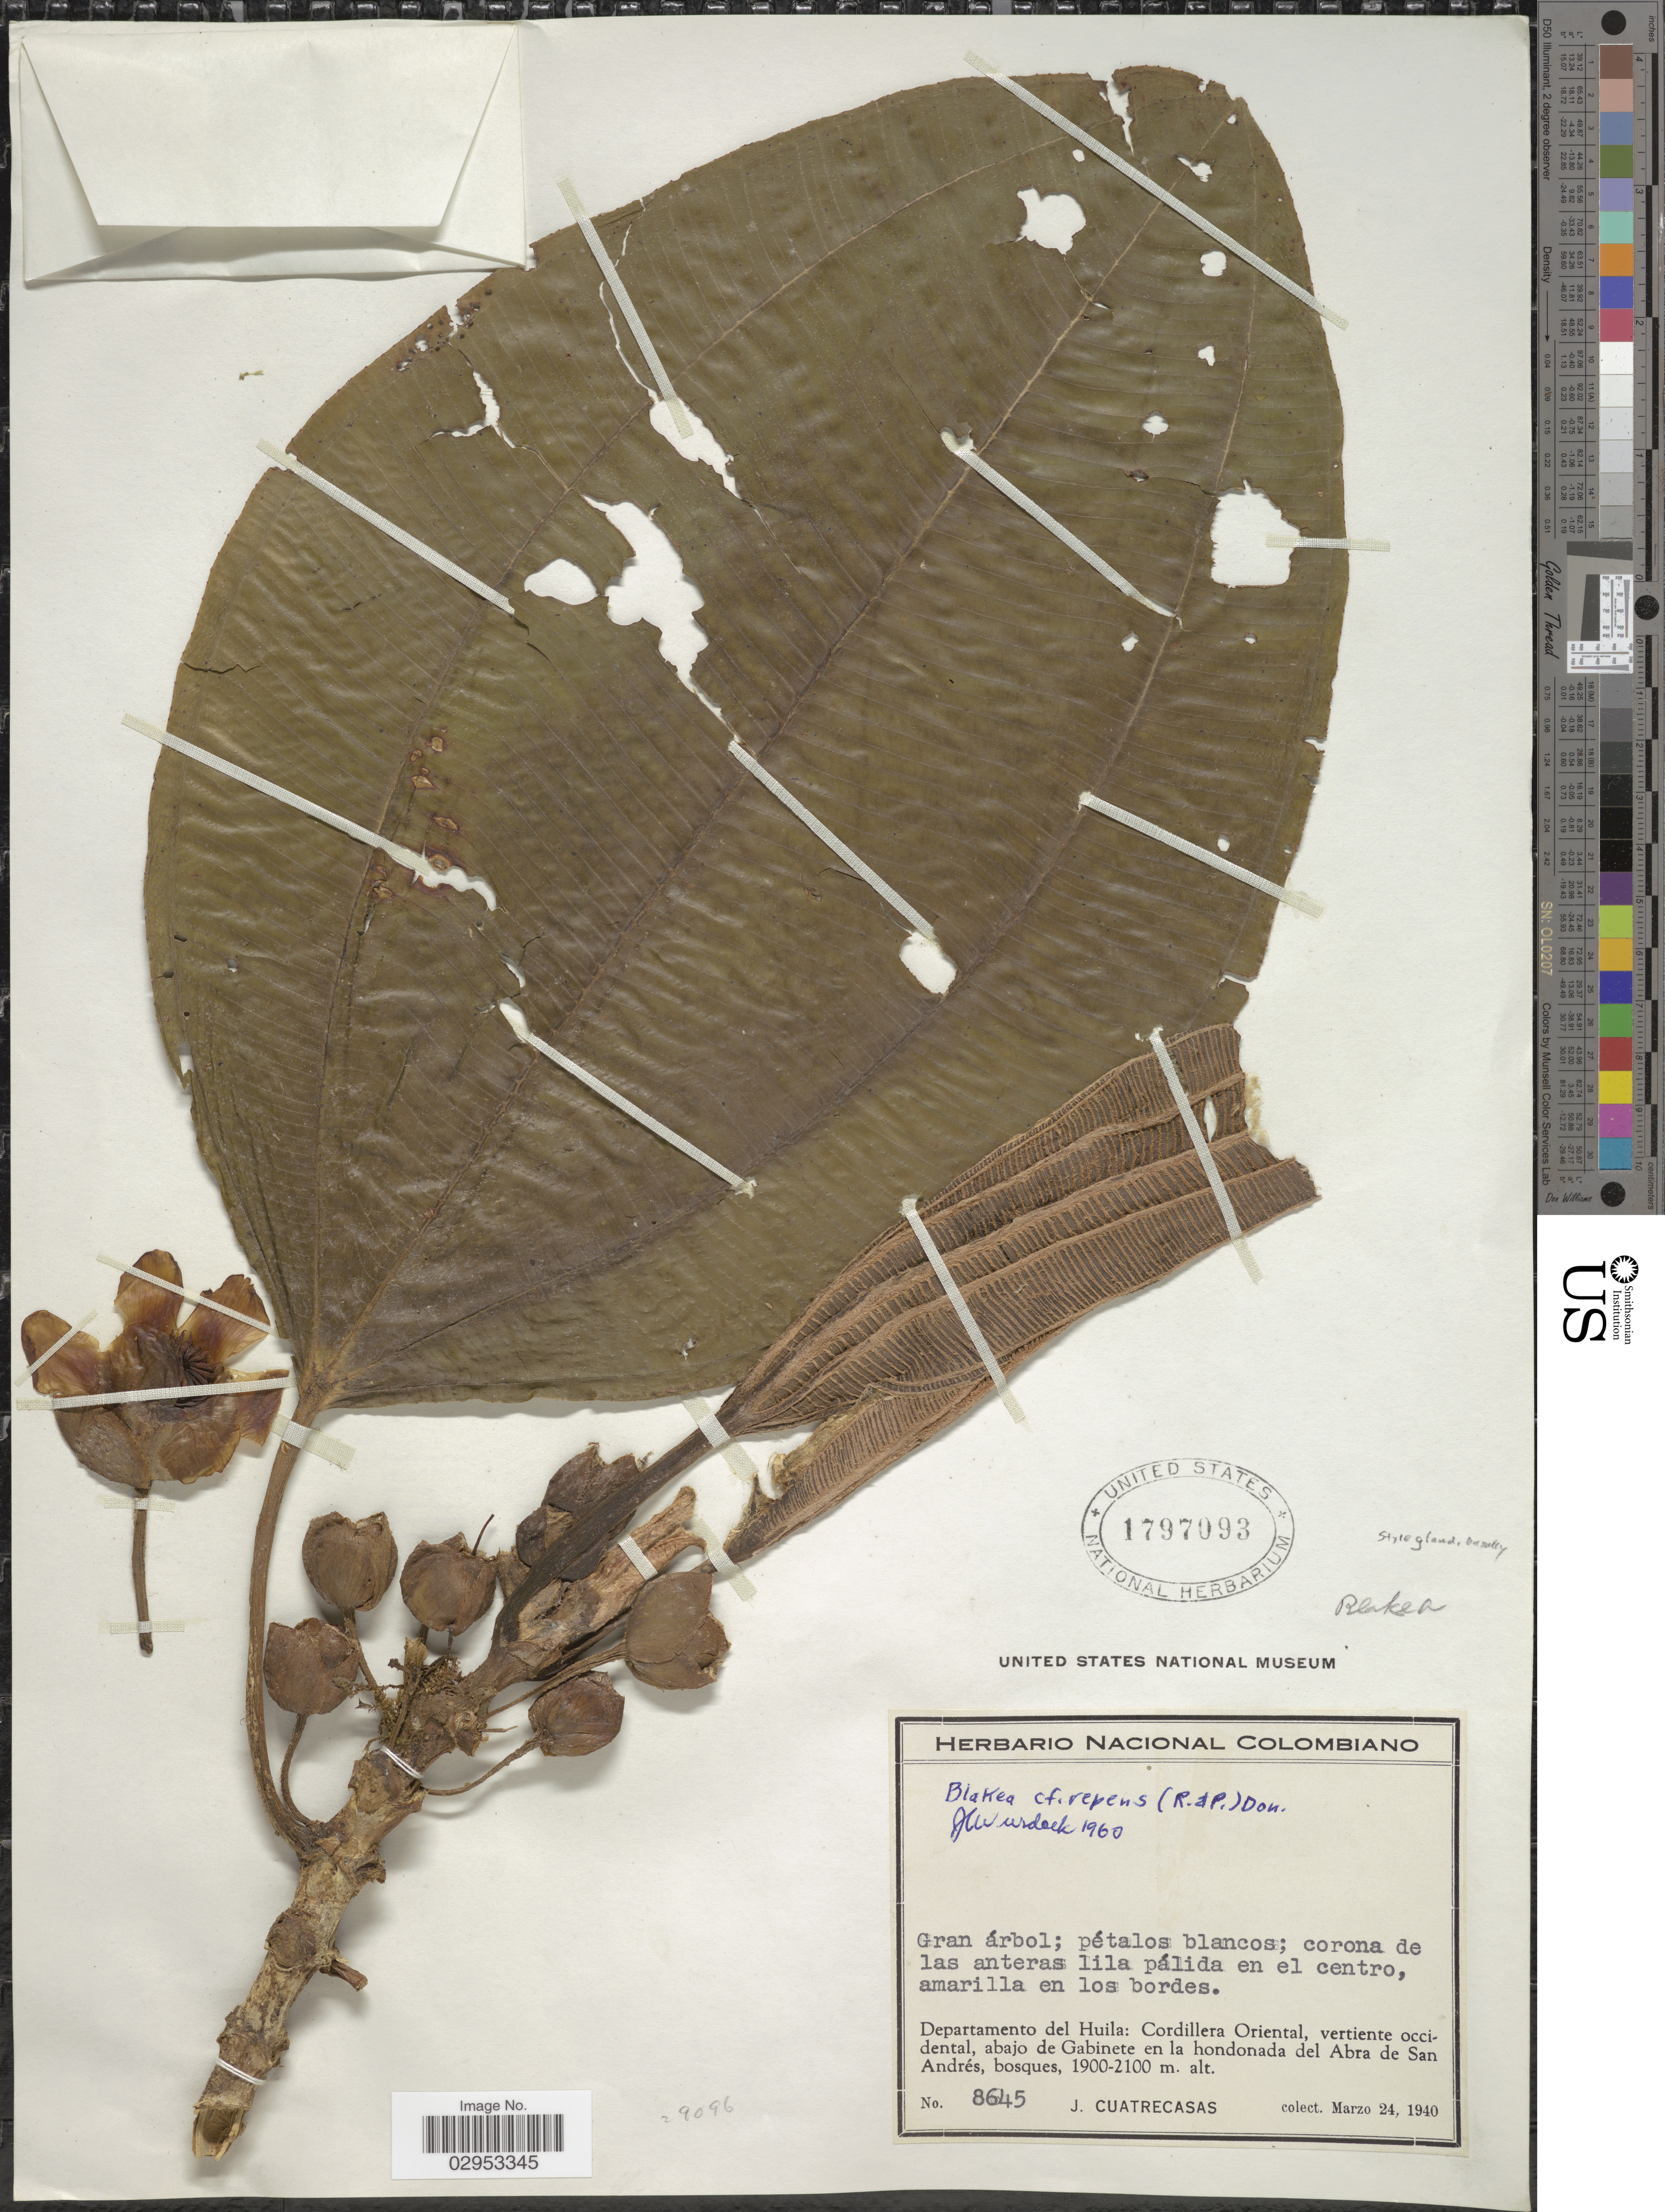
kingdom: Plantae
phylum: Tracheophyta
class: Magnoliopsida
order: Myrtales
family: Melastomataceae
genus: Blakea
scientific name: Blakea repens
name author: (Ruiz & Pav.) D. Don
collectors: J. Cuatrecasas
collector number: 8645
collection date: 1940-03-24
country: Colombia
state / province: Huila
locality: Departamento del Huila: Cordillera Oriental, vertiente occidental, abajo de Cabinete en la hondonada del Abra de San Andrés.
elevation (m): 1900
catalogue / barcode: US 1797093